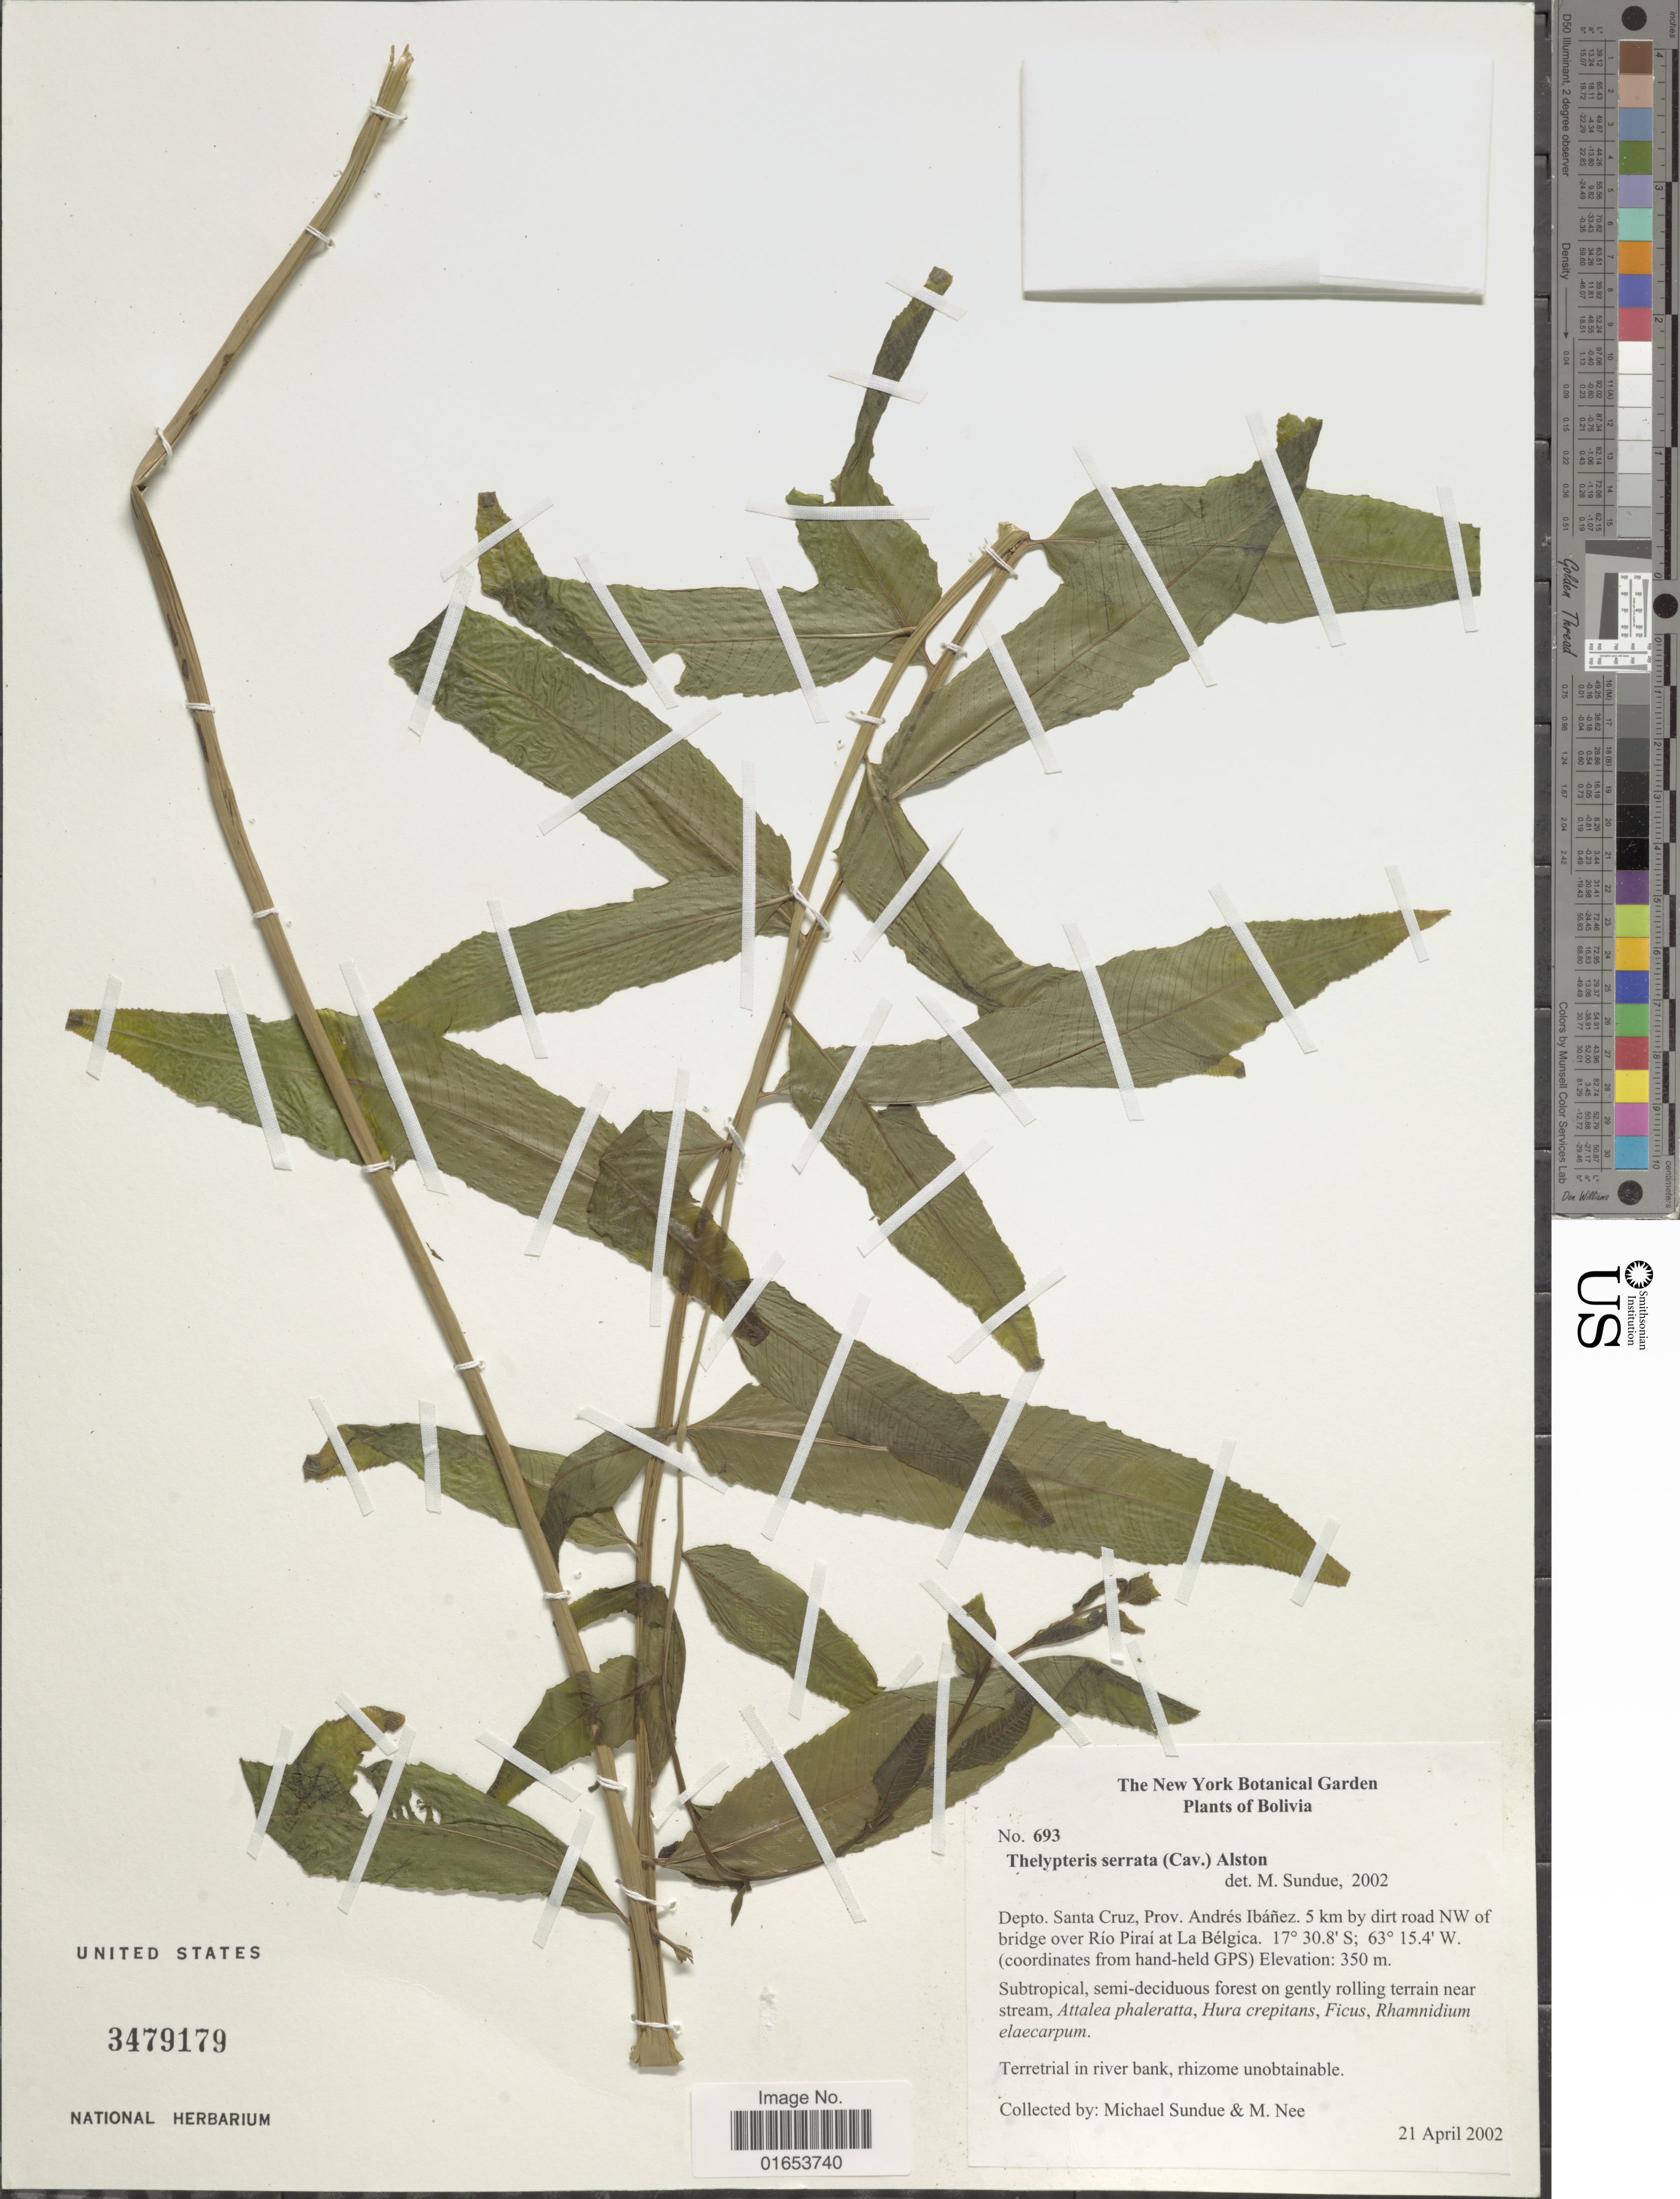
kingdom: Plantae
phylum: Tracheophyta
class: Polypodiopsida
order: Polypodiales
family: Thelypteridaceae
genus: Meniscium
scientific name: Meniscium serratum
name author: Cav.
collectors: M. Sundue & M. Nee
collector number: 693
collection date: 2002-04-21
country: Bolivia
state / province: Santa Cruz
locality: Prov. Andrés Ibáñez. 5 km by dirt road NW of bridge over Río Piraí at La Bélgica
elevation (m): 350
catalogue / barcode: US 3479179